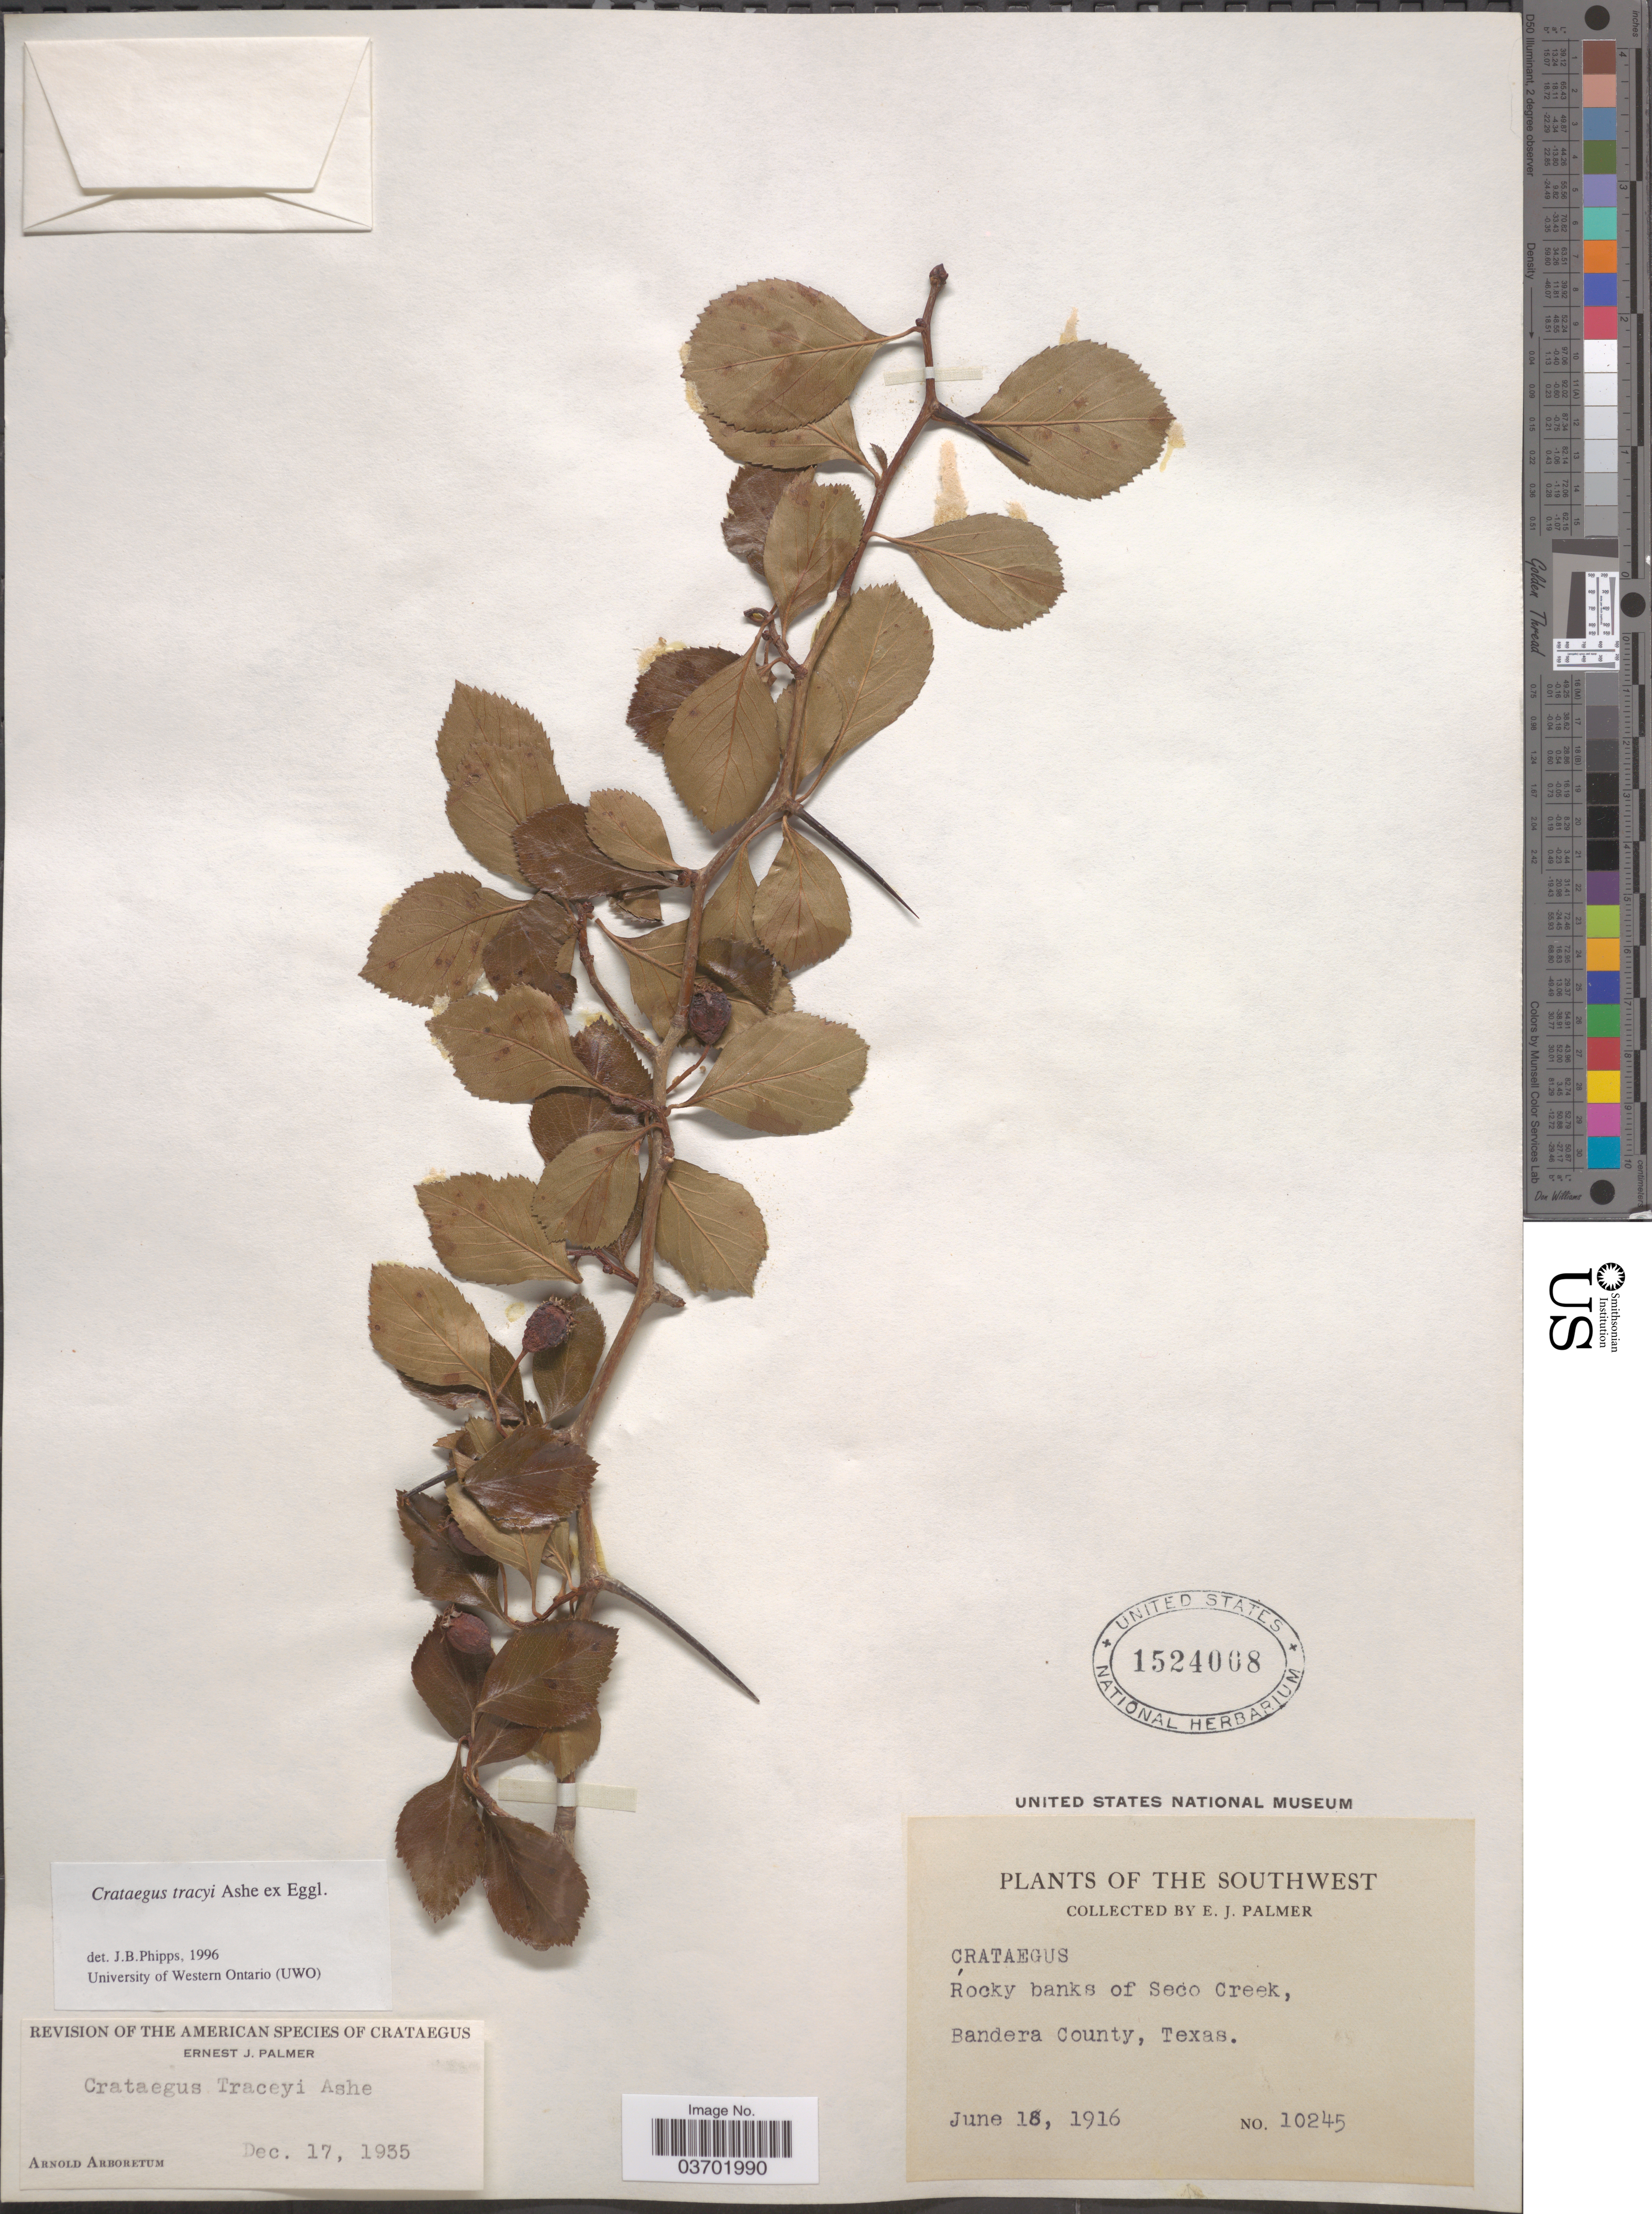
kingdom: Plantae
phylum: Tracheophyta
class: Magnoliopsida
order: Rosales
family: Rosaceae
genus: Crataegus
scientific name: Crataegus tracyi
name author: Ashe ex Eggl.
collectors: E. J. Palmer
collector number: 10245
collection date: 1916-06-18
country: United States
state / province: Texas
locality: Southwest. Rocky banks of Seco Creek, Bandera County.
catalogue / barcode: US 1524008